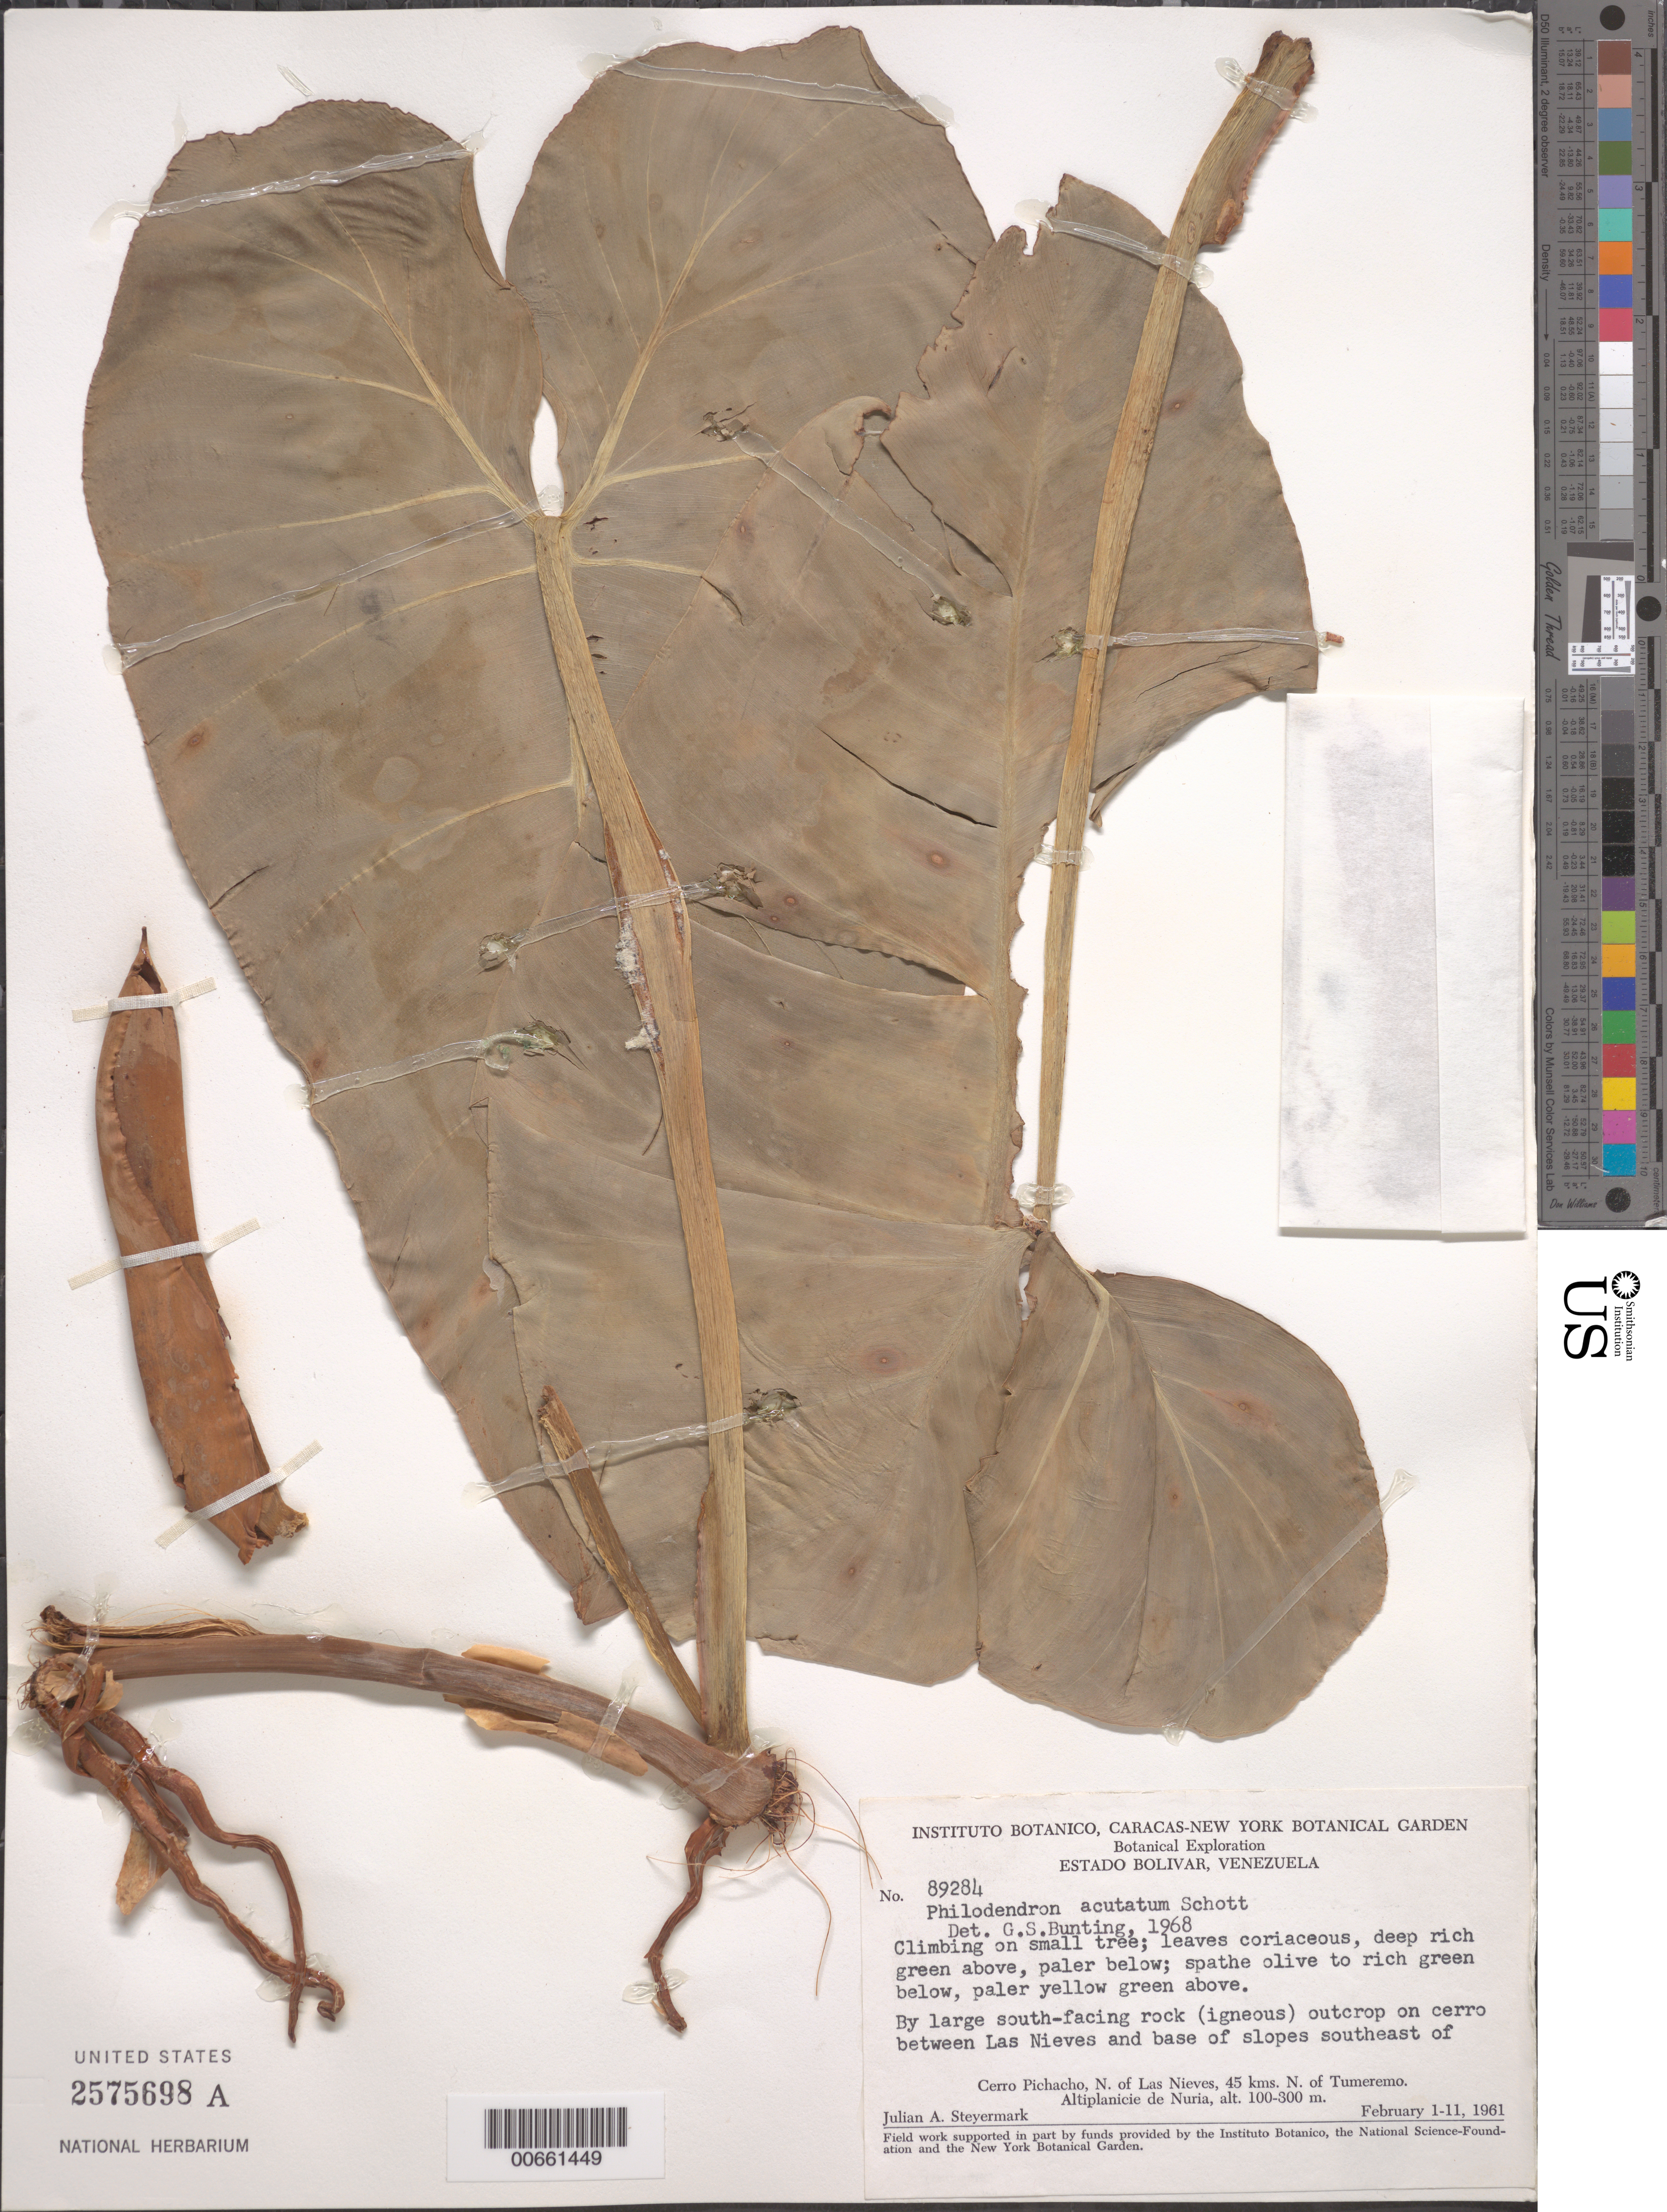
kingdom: Plantae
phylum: Tracheophyta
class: Liliopsida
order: Alismatales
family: Araceae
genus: Philodendron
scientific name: Philodendron acutatum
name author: Schott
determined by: Bunting, G. S.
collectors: J. Steyermark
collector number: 89284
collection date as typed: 1-Feb-61 to 11-Feb-61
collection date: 1961-02-01/1961-02-11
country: Venezuela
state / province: Bolívar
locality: Cerro El Picacho, SE of; N of Las Nieves, 45 km N of Tumeremo, Altiplanicie de Nuria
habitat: By large south-facing rock (igneous) outcrop on cerro between Las Nieves and base of slopes southeast of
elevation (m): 100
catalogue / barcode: US 2575698A